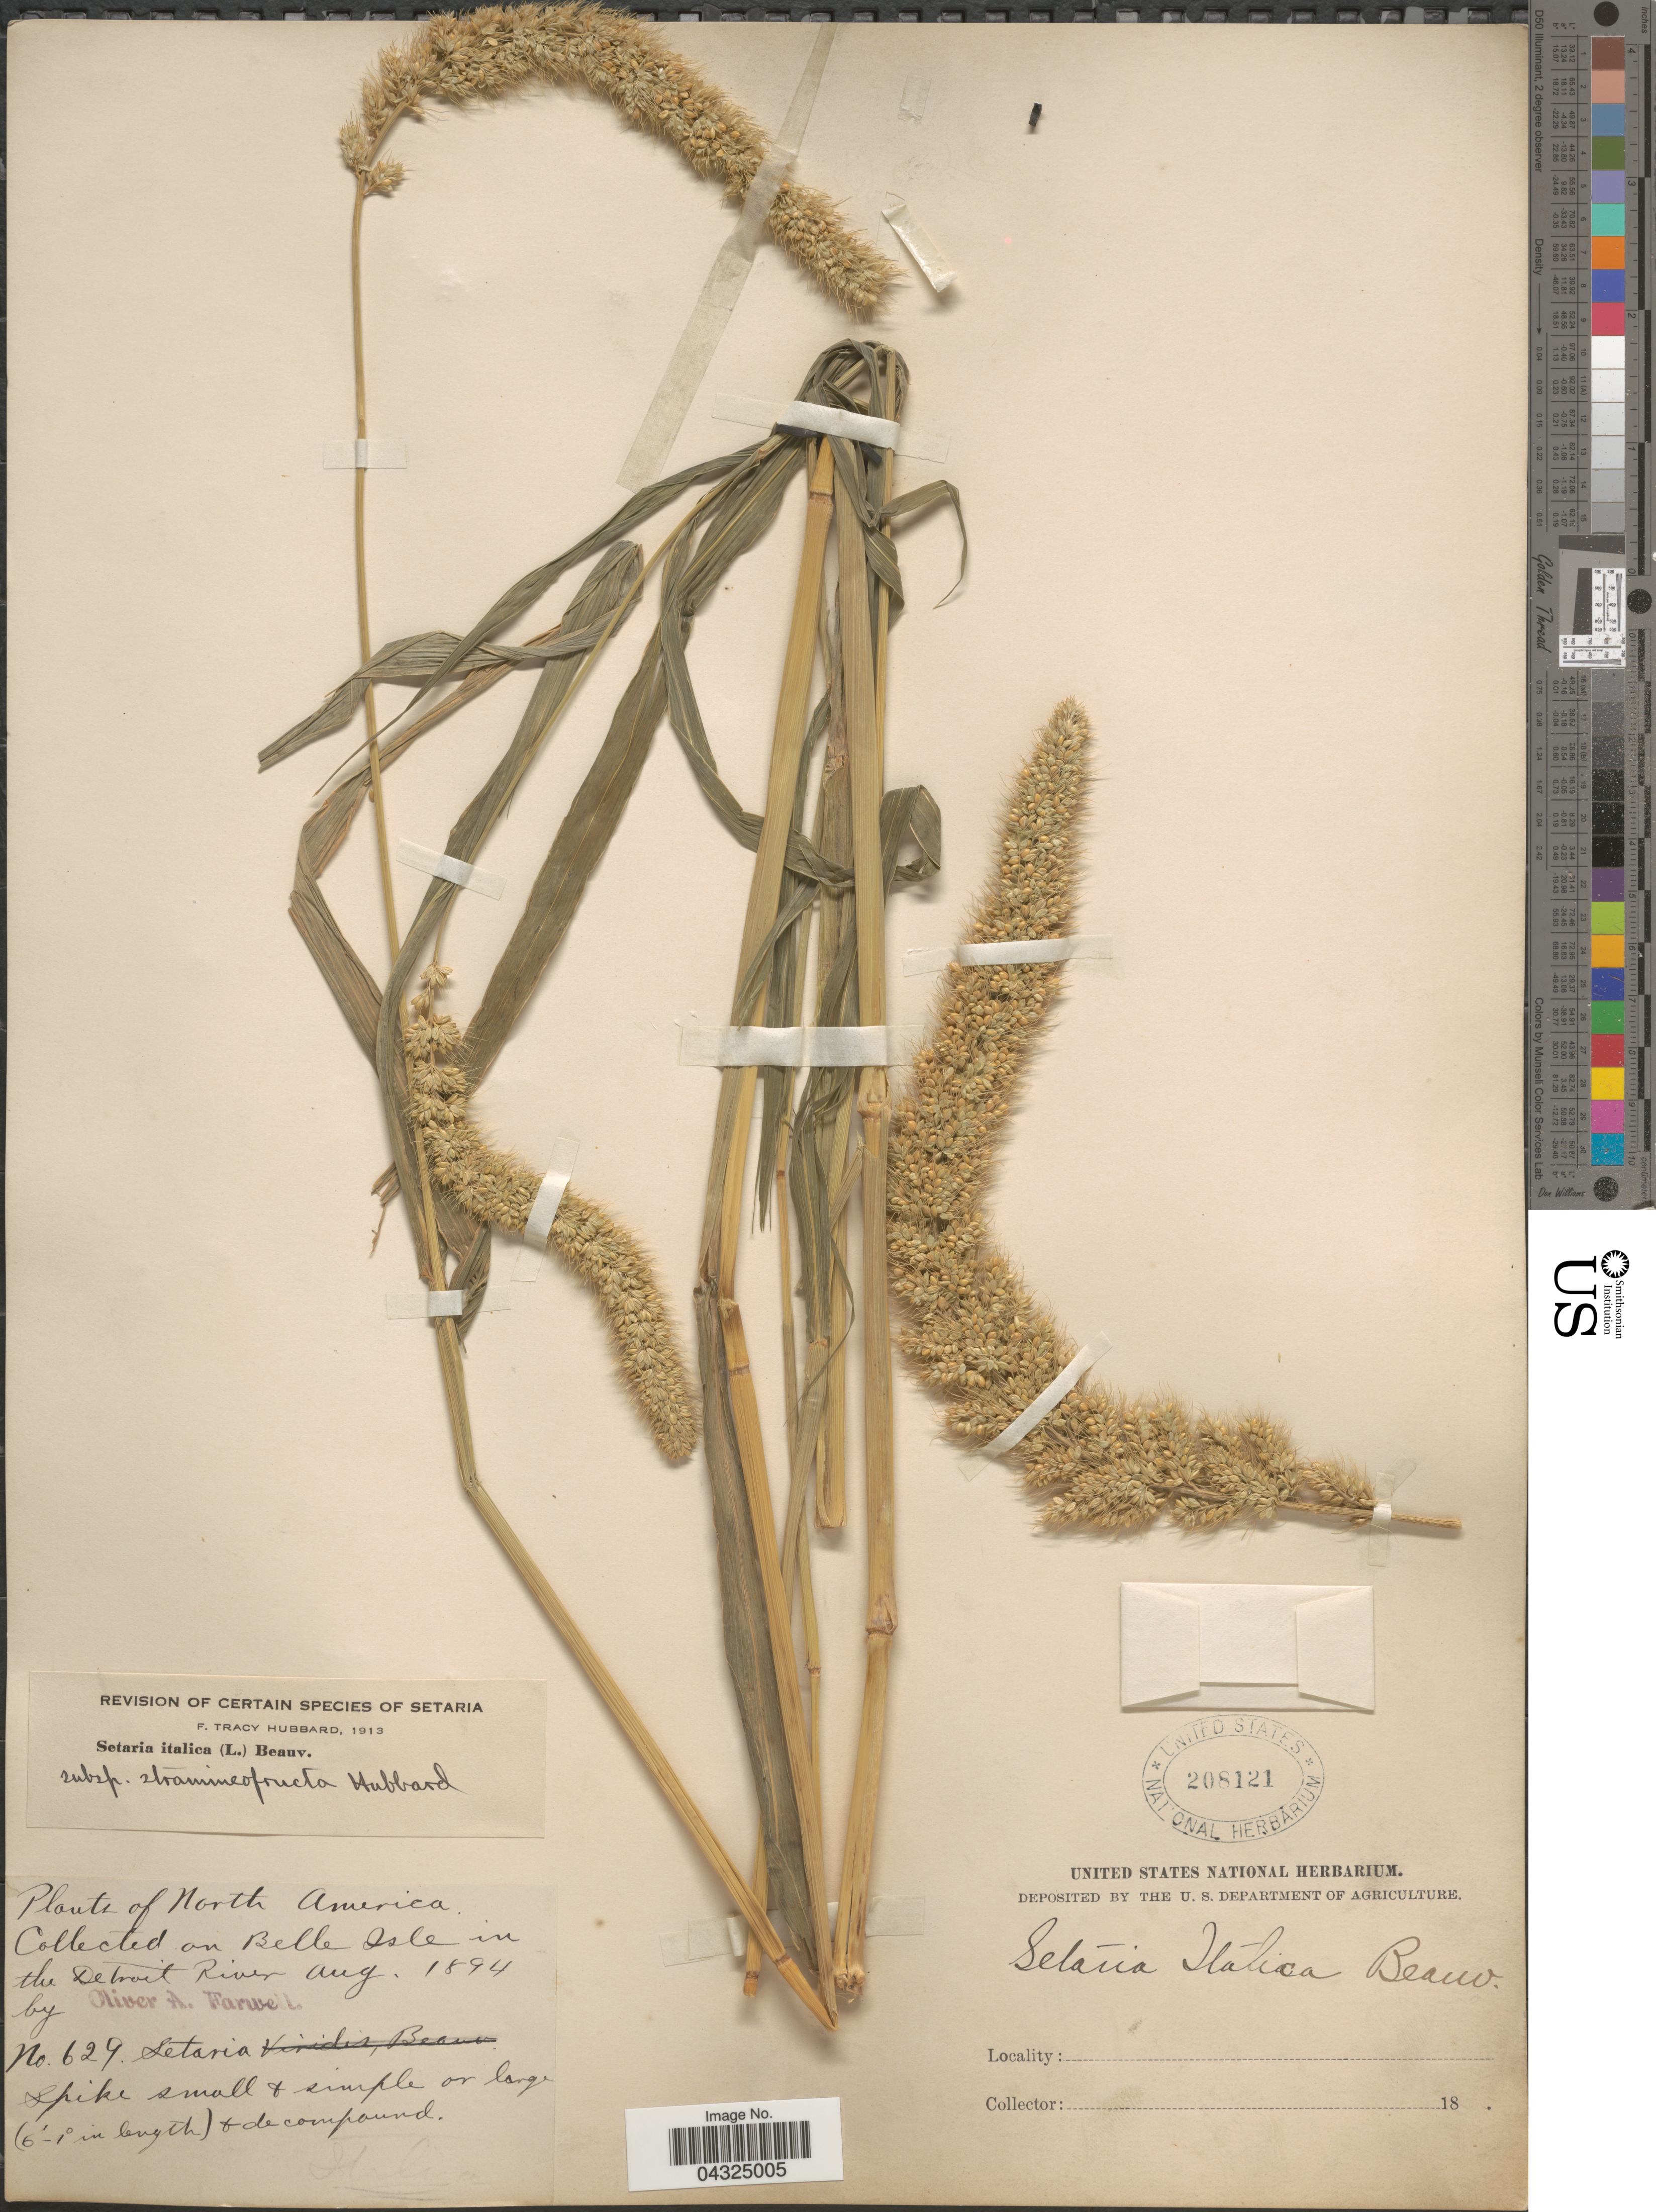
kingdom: Plantae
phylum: Tracheophyta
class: Liliopsida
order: Poales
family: Poaceae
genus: Setaria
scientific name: Setaria italica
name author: (L.) P. Beauv.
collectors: O. Farwell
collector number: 629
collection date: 1894-08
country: United States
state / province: Michigan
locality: On Belle Isle in the Detroit River.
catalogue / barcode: US 208121